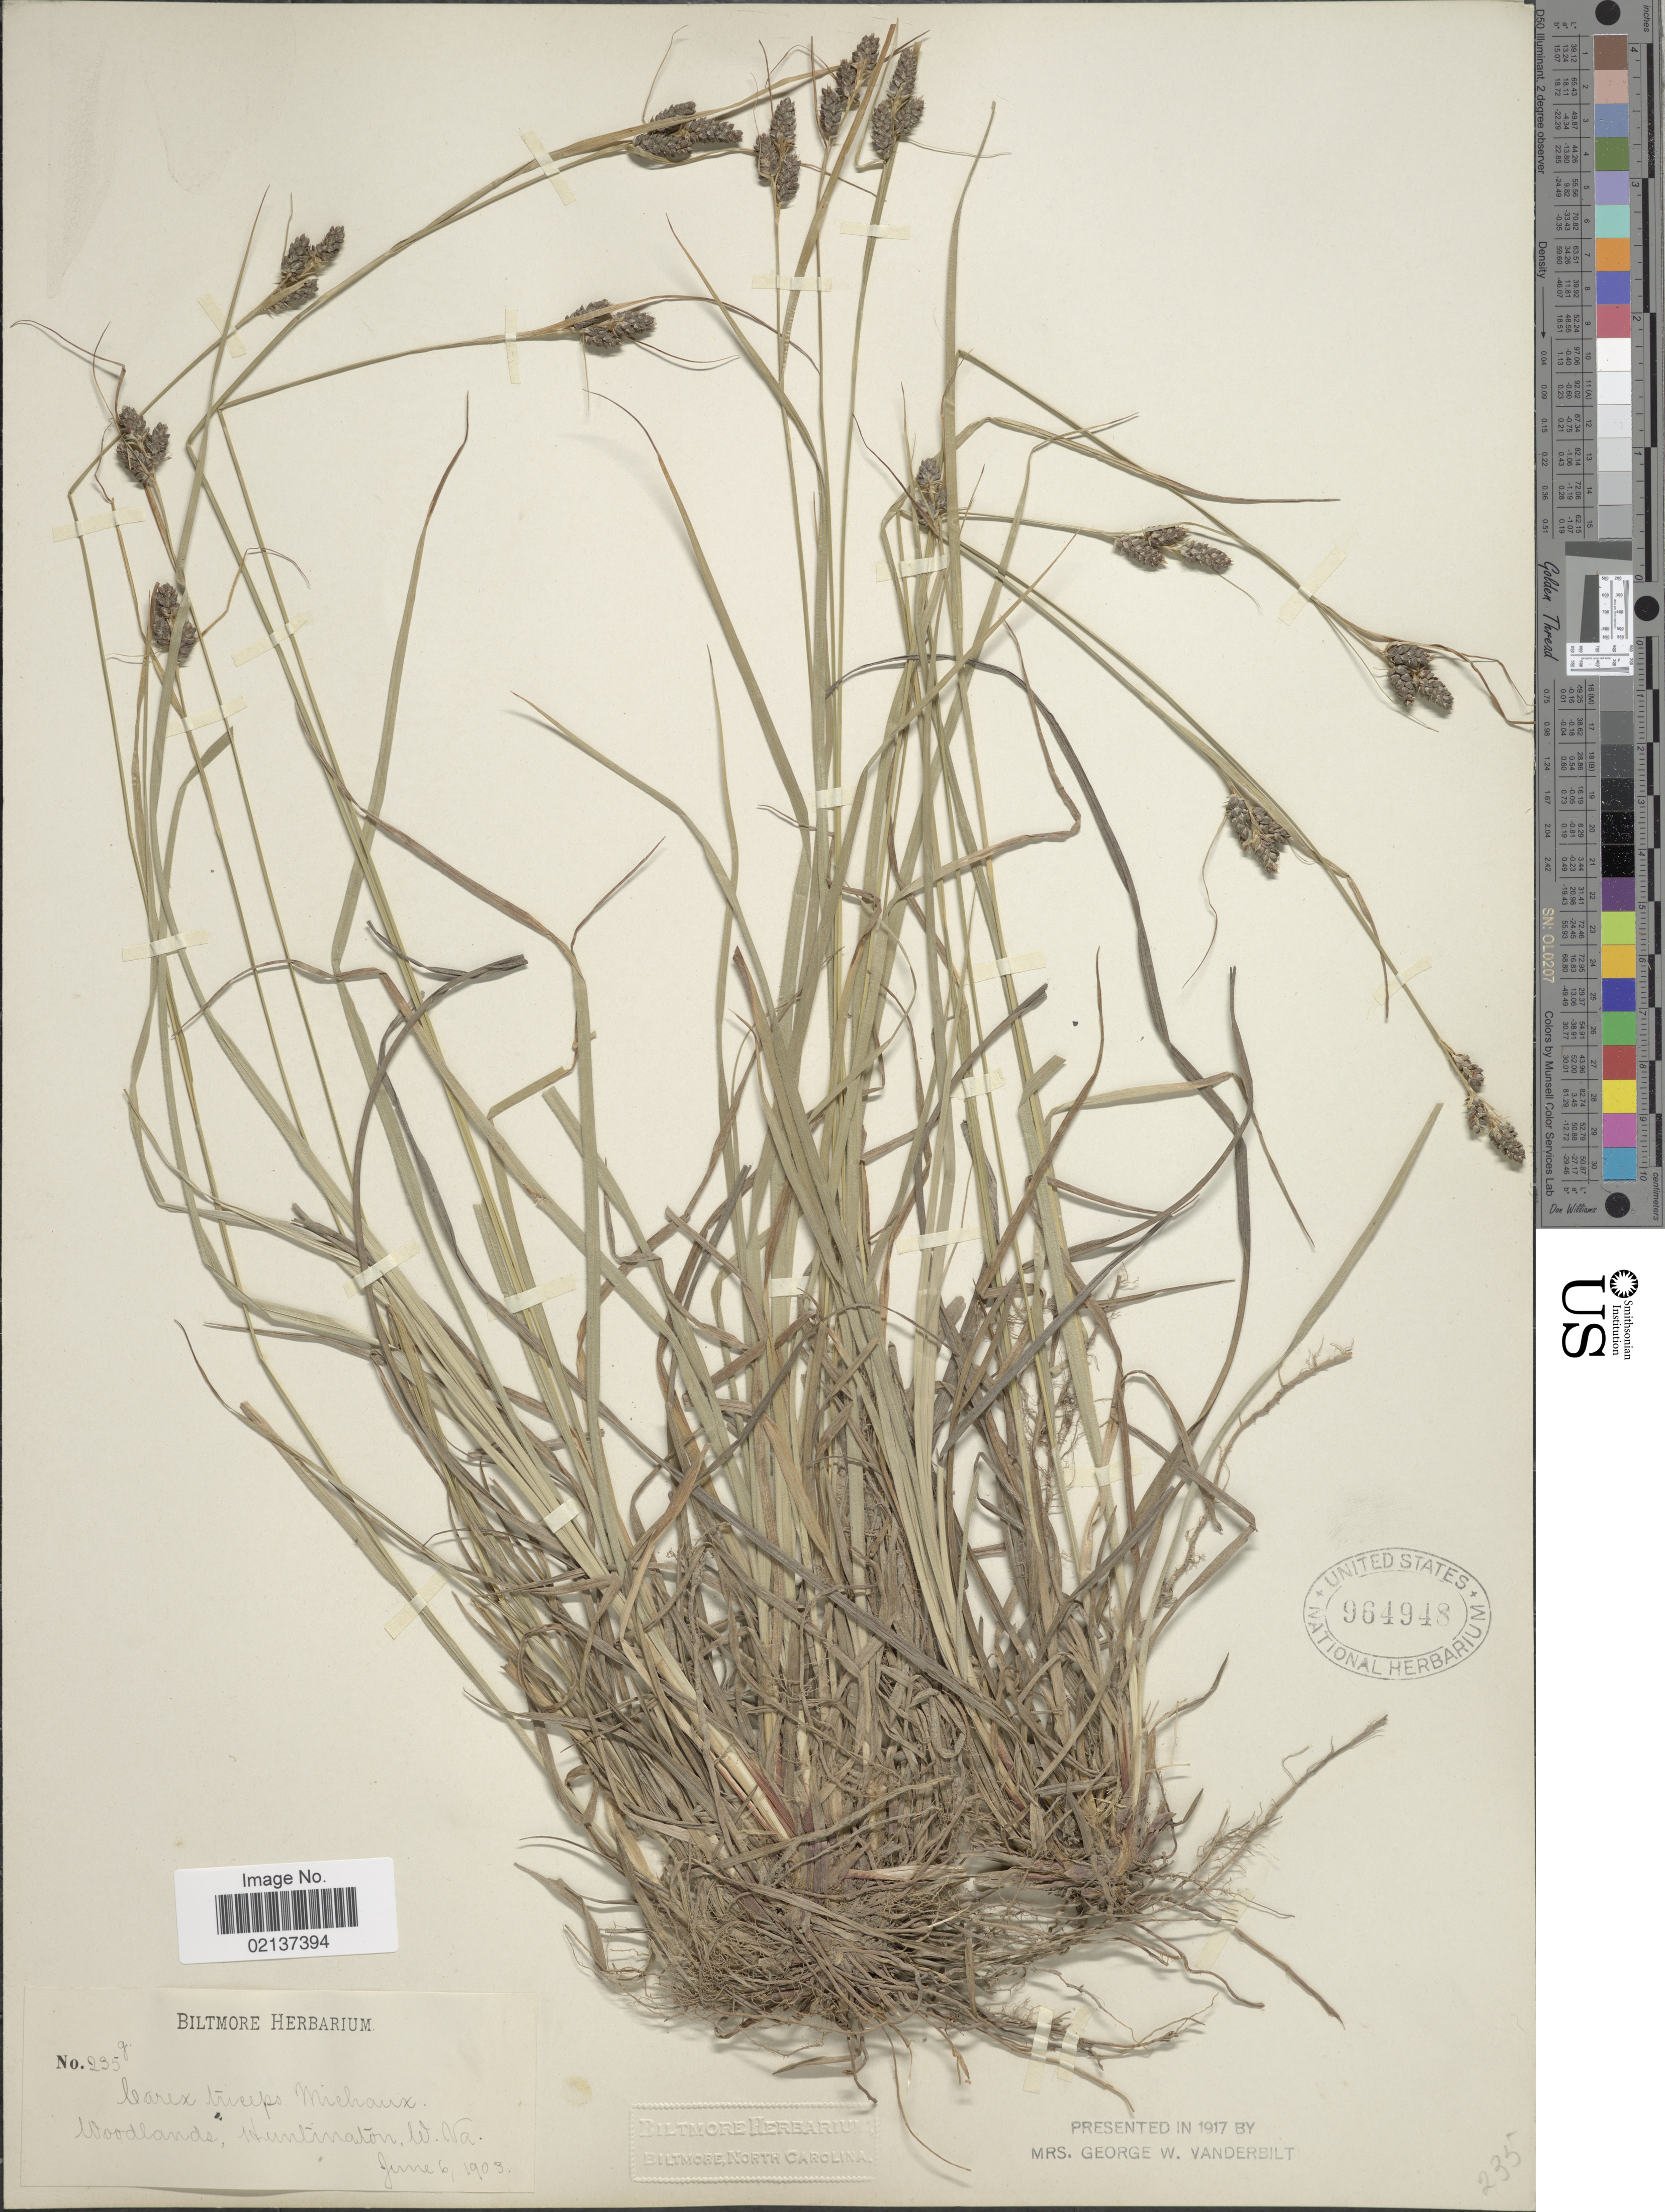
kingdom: Plantae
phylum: Tracheophyta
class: Liliopsida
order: Poales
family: Cyperaceae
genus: Carex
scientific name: Carex hirsutella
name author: Mack.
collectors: ex herb. Biltmore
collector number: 235g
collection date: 1903-06-06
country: United States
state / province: West Virginia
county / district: Cabell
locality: Woodland, Huntington, W.Va.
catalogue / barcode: US 964948